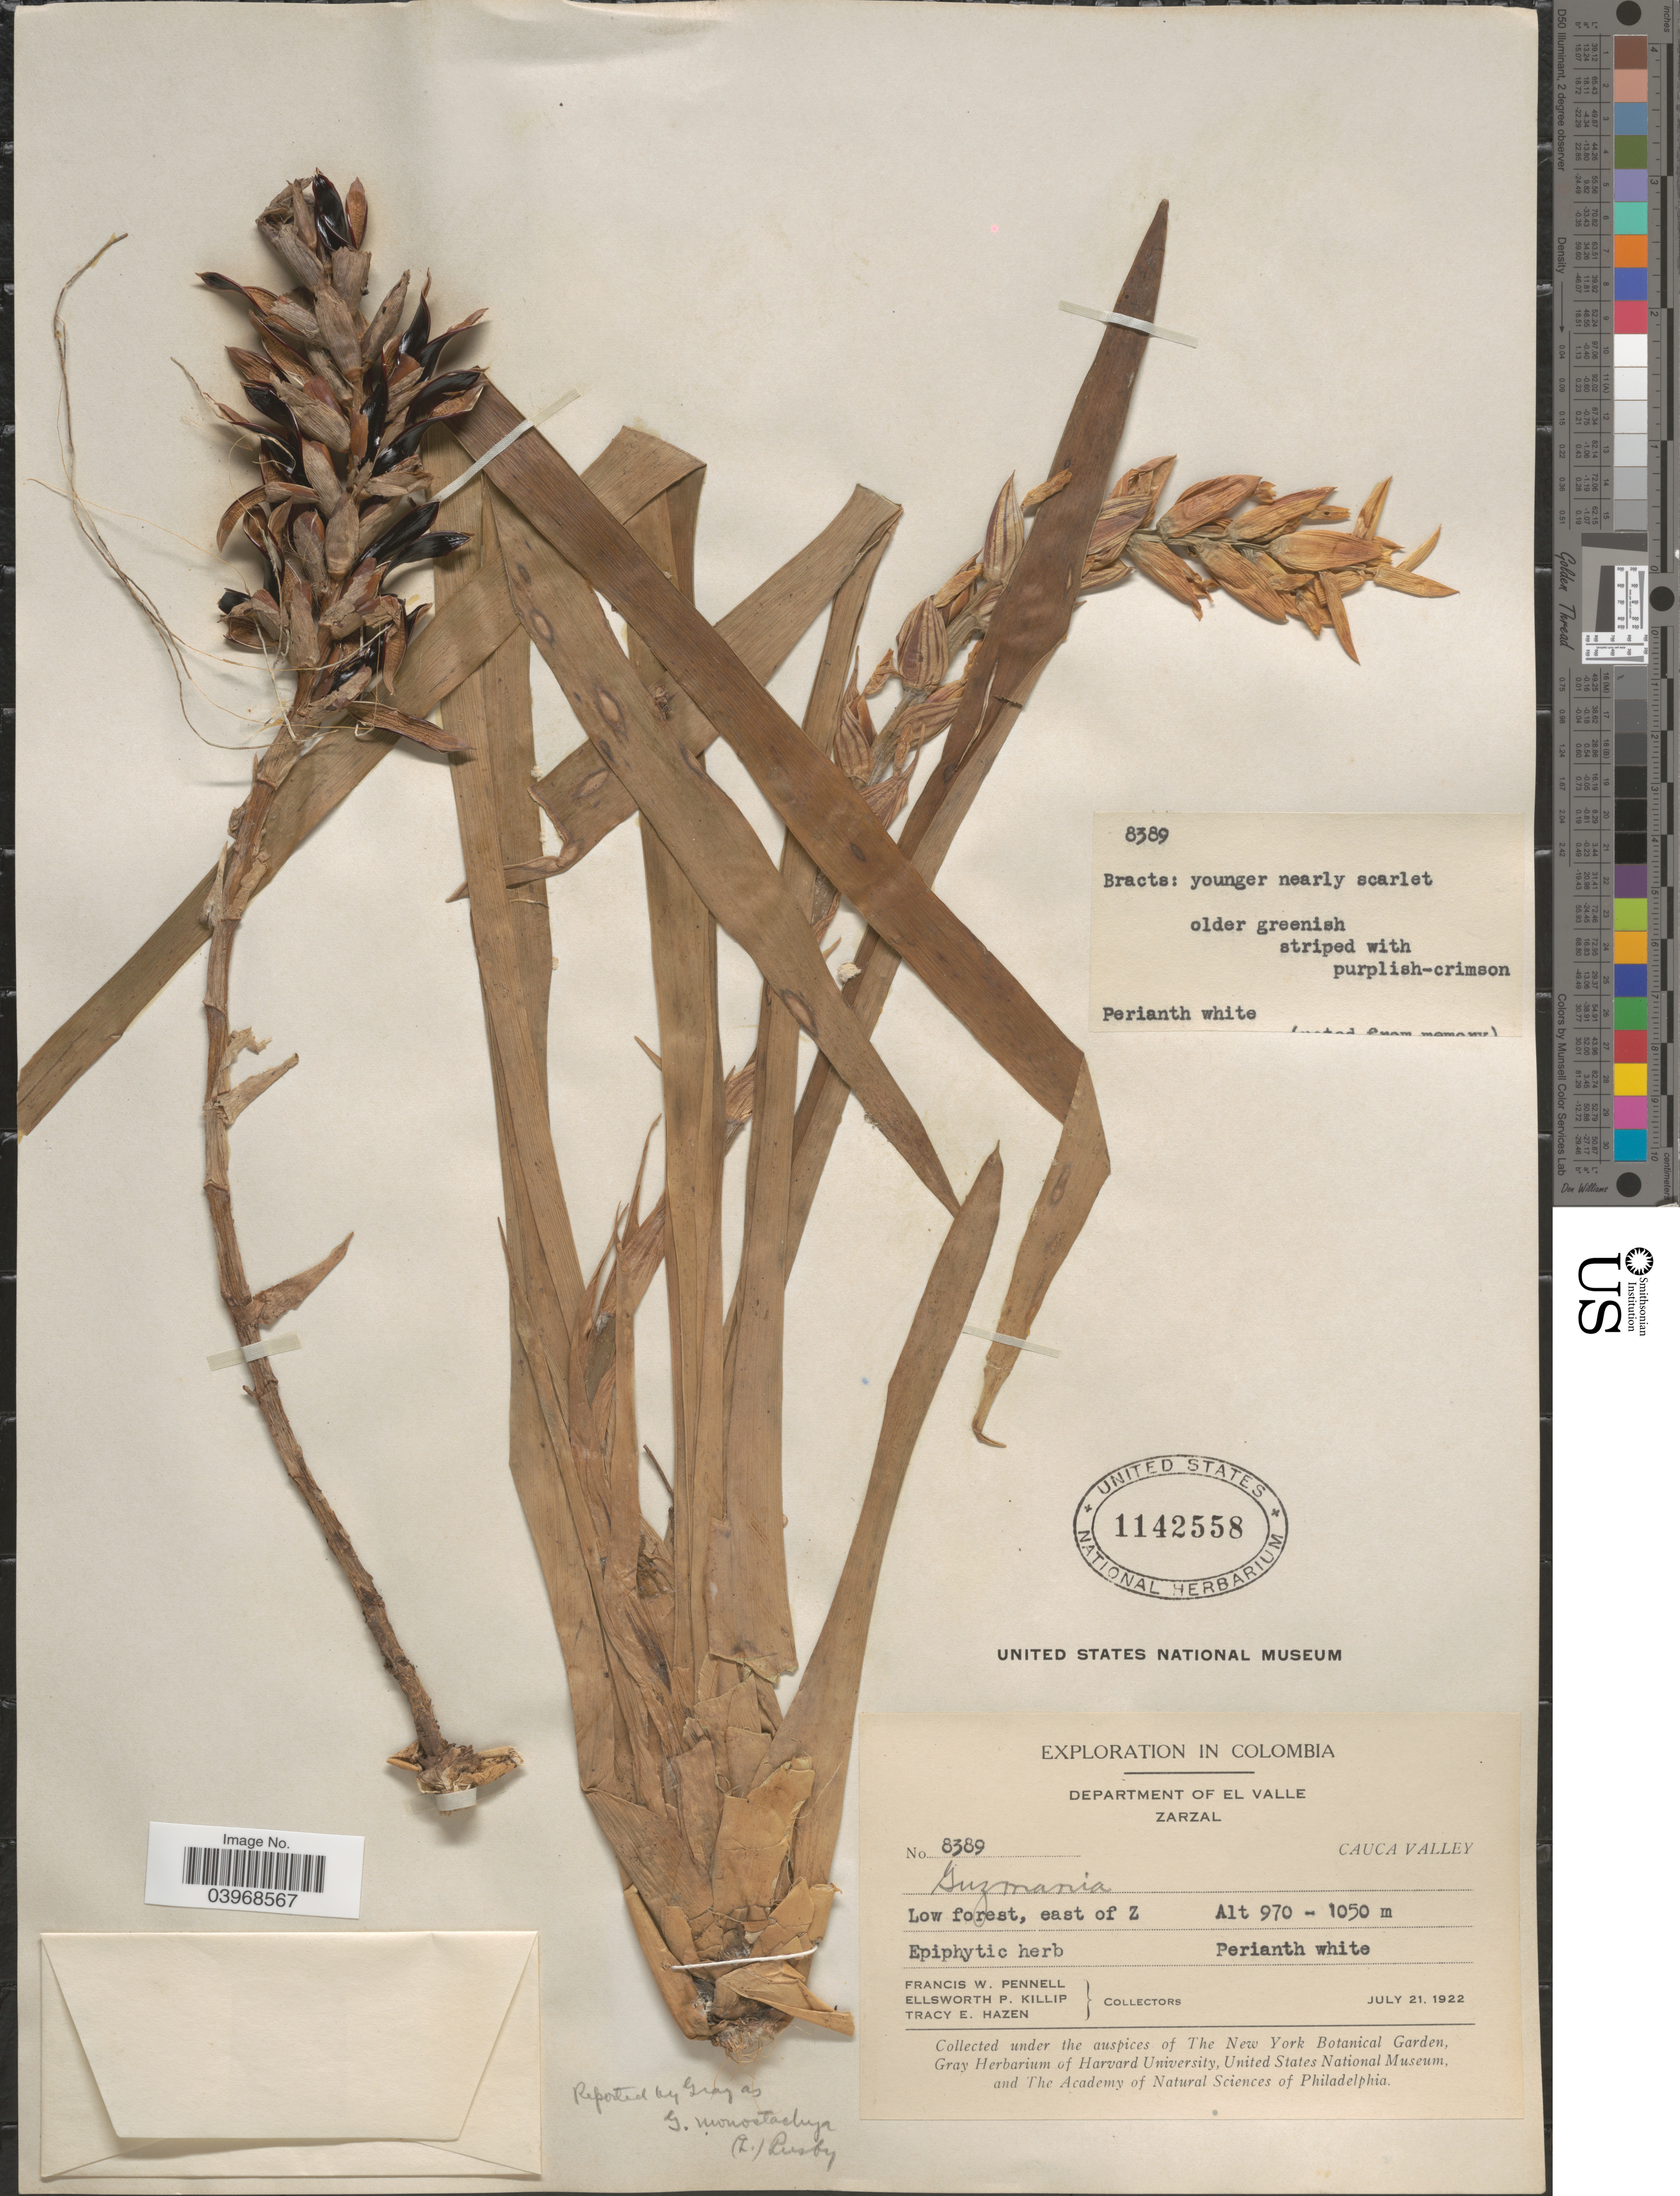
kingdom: Plantae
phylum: Tracheophyta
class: Liliopsida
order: Poales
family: Bromeliaceae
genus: Guzmania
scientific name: Guzmania monostachia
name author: (L.) Rusby ex Mez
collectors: F. W. Pennell, E. P. Killip & T. E. Hazen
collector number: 8389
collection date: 1922-07-21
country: Colombia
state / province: Valle del Cauca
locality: Department of El Valle. Zarzal. Cauca Valley. Low forest, east of Z.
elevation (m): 970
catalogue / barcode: US 1142558